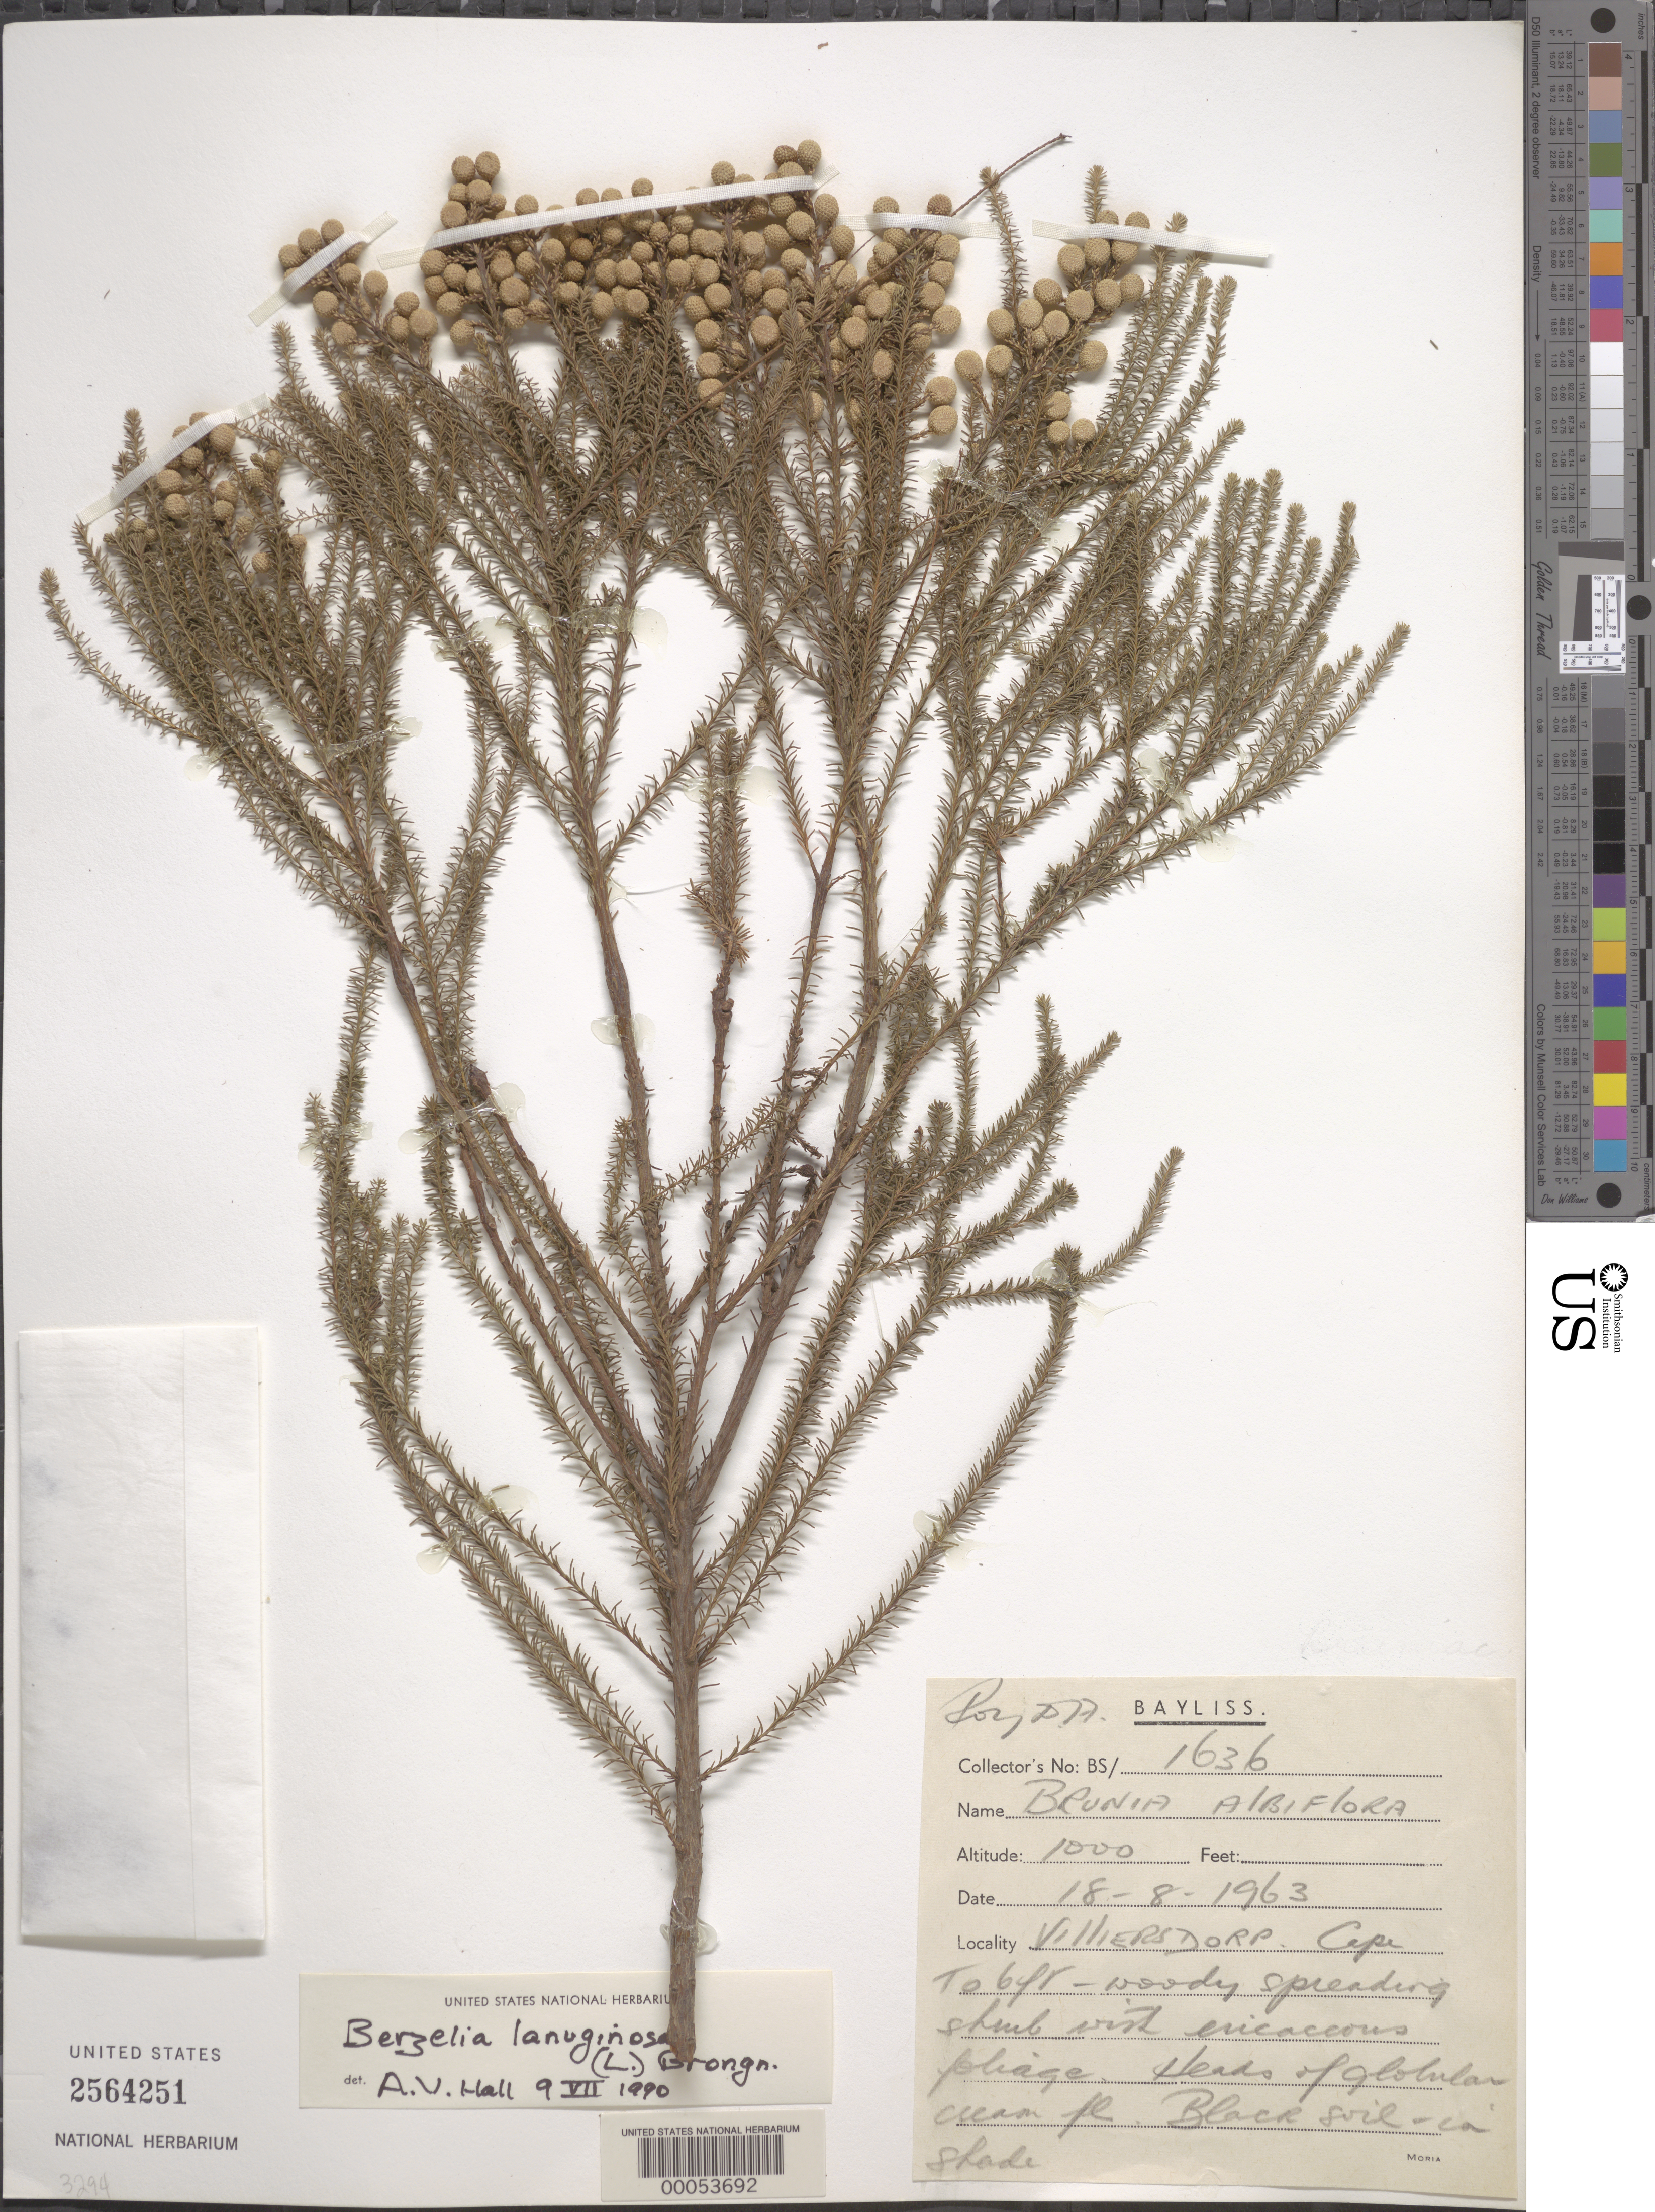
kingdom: Plantae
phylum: Tracheophyta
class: Magnoliopsida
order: Bruniales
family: Bruniaceae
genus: Berzelia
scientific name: Berzelia lanuginosa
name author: (L.) Brongn.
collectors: D. Roy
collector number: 1636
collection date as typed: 18 Aug 1963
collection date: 1963-08-18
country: South Africa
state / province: Western Cape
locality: Villersdorp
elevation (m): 305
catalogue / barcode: US 2564251